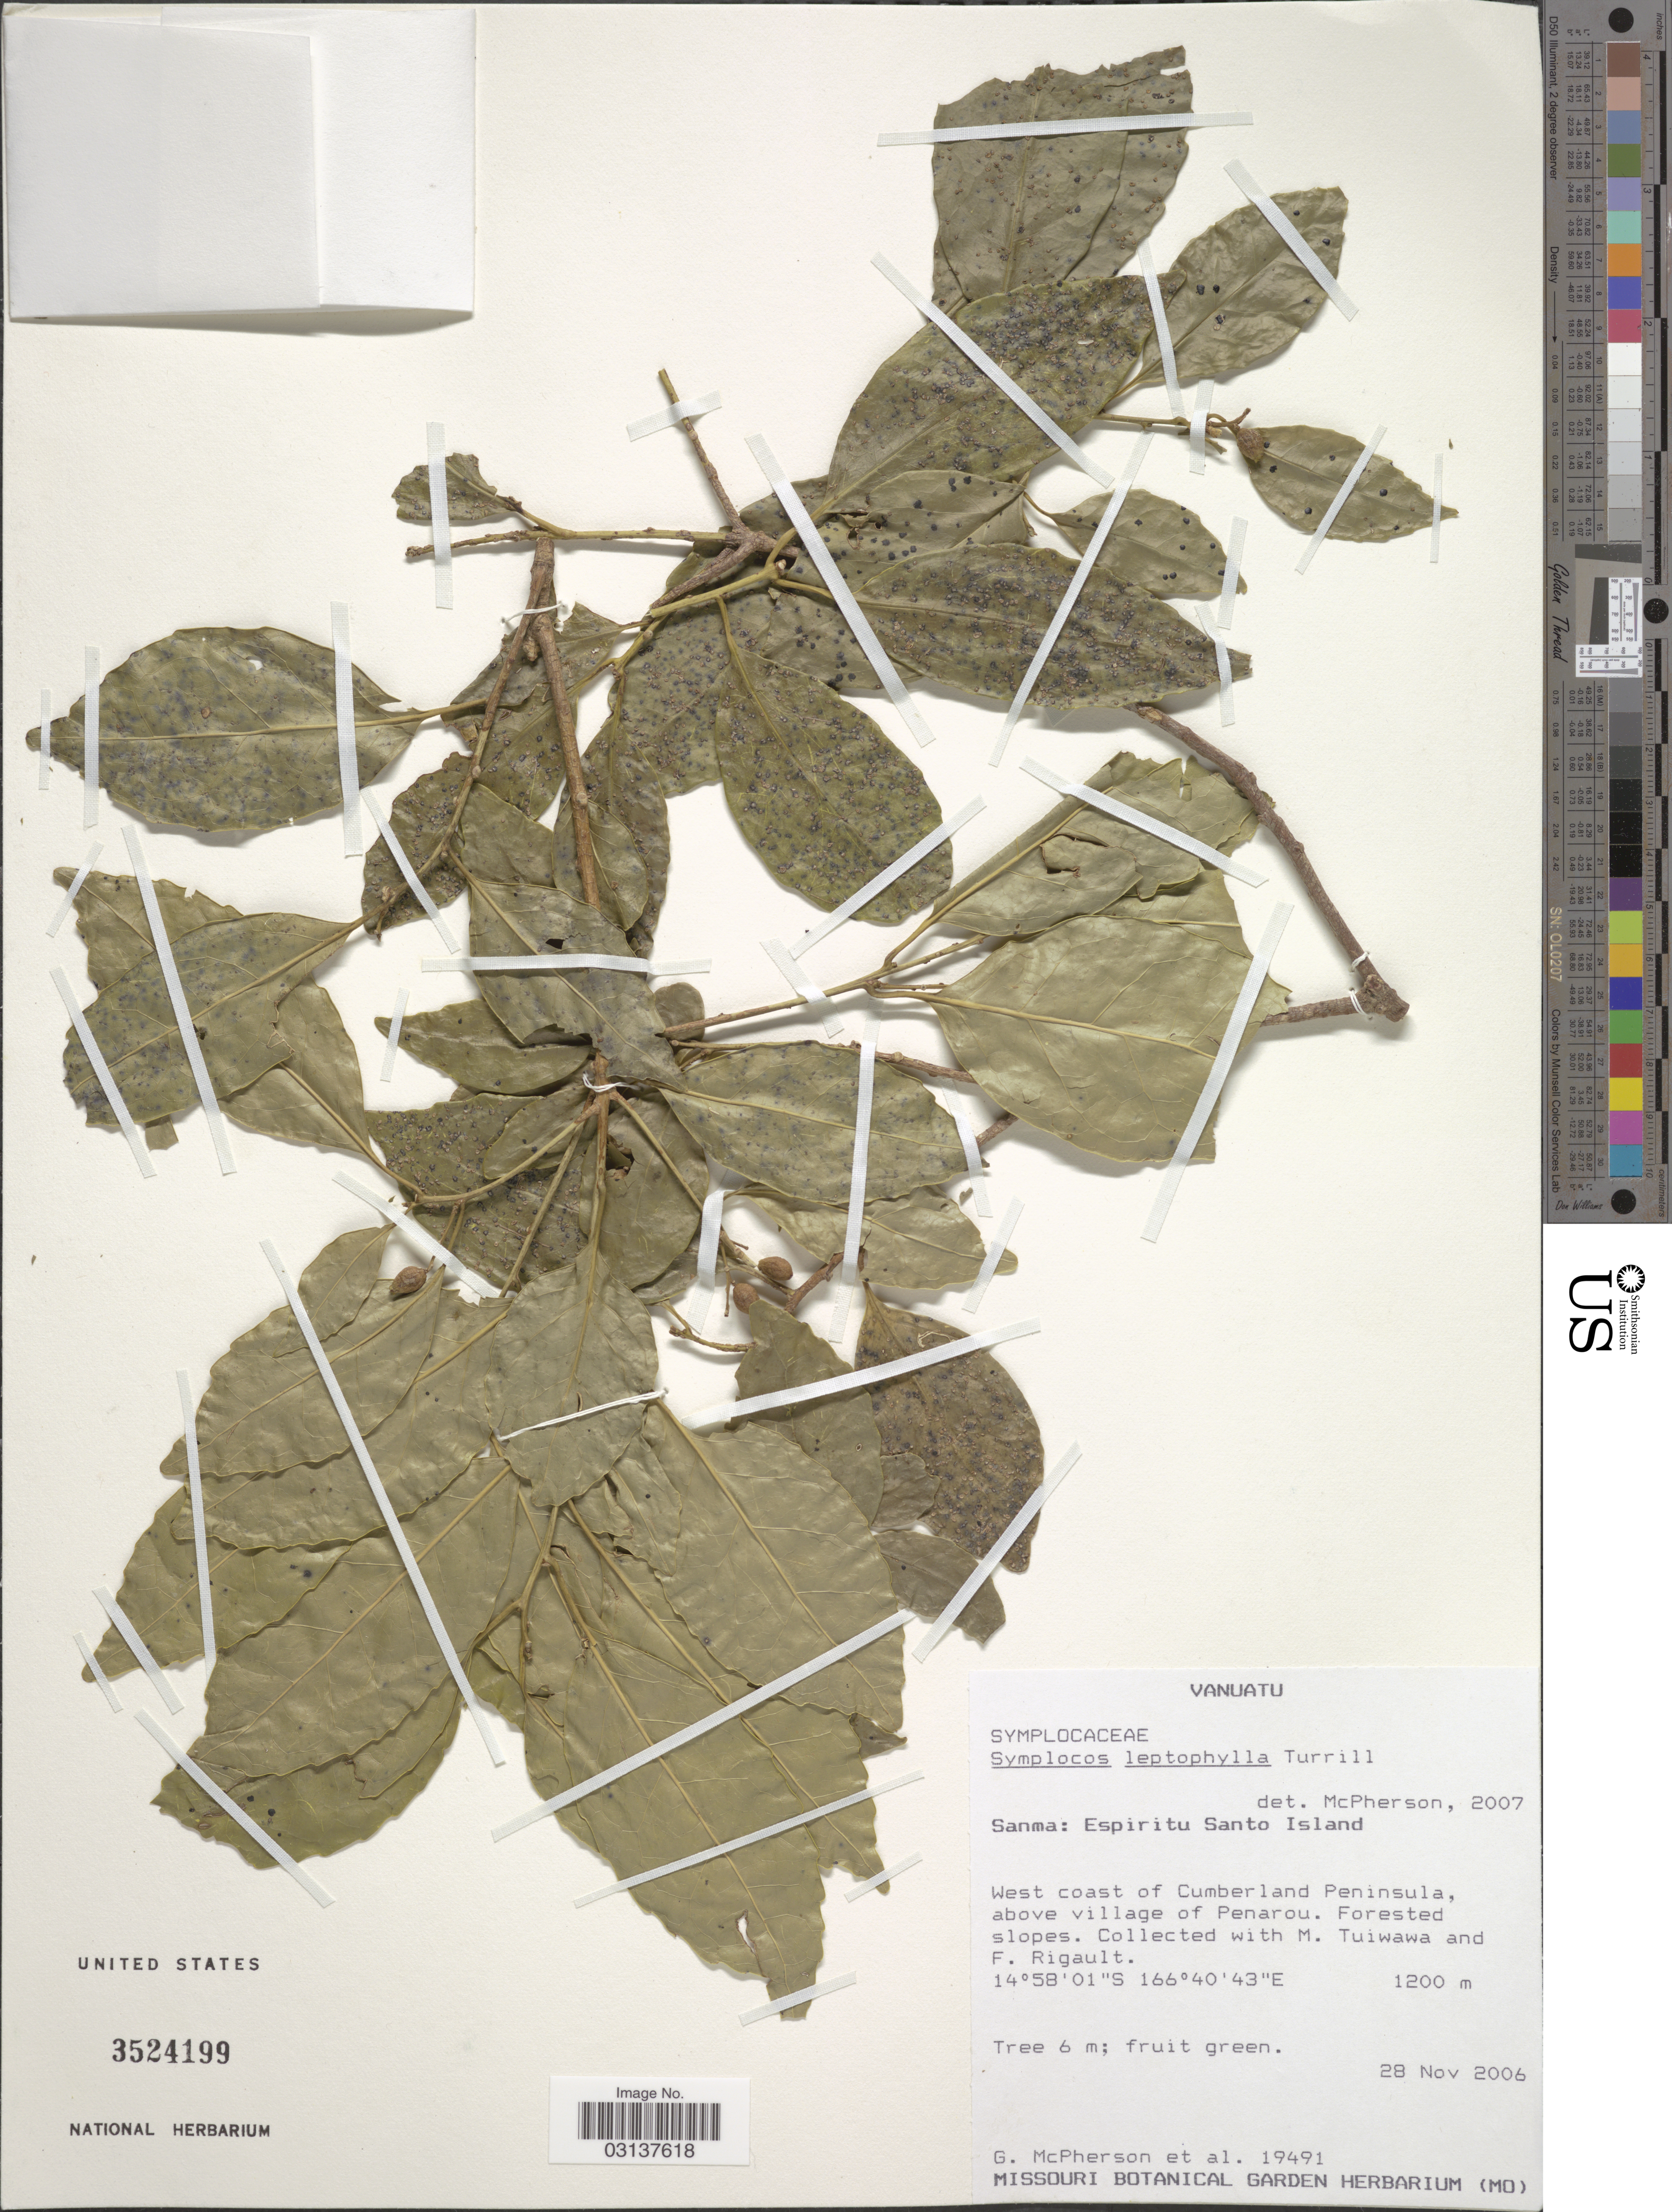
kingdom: Plantae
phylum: Tracheophyta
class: Magnoliopsida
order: Ericales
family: Symplocaceae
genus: Symplocos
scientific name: Symplocos cochinchinensis var. leptophylla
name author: (Brand) Noot.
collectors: G. McPherson, M. Tuiwawa & F. Rigault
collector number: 19491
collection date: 2006-11-28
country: Vanuatu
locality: Vanauta, Sanma: Espiritu Santo Island, West Coast of Cumberland Peninsula, above village of Penarou, Forested slopes.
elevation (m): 1200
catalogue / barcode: US 3524199